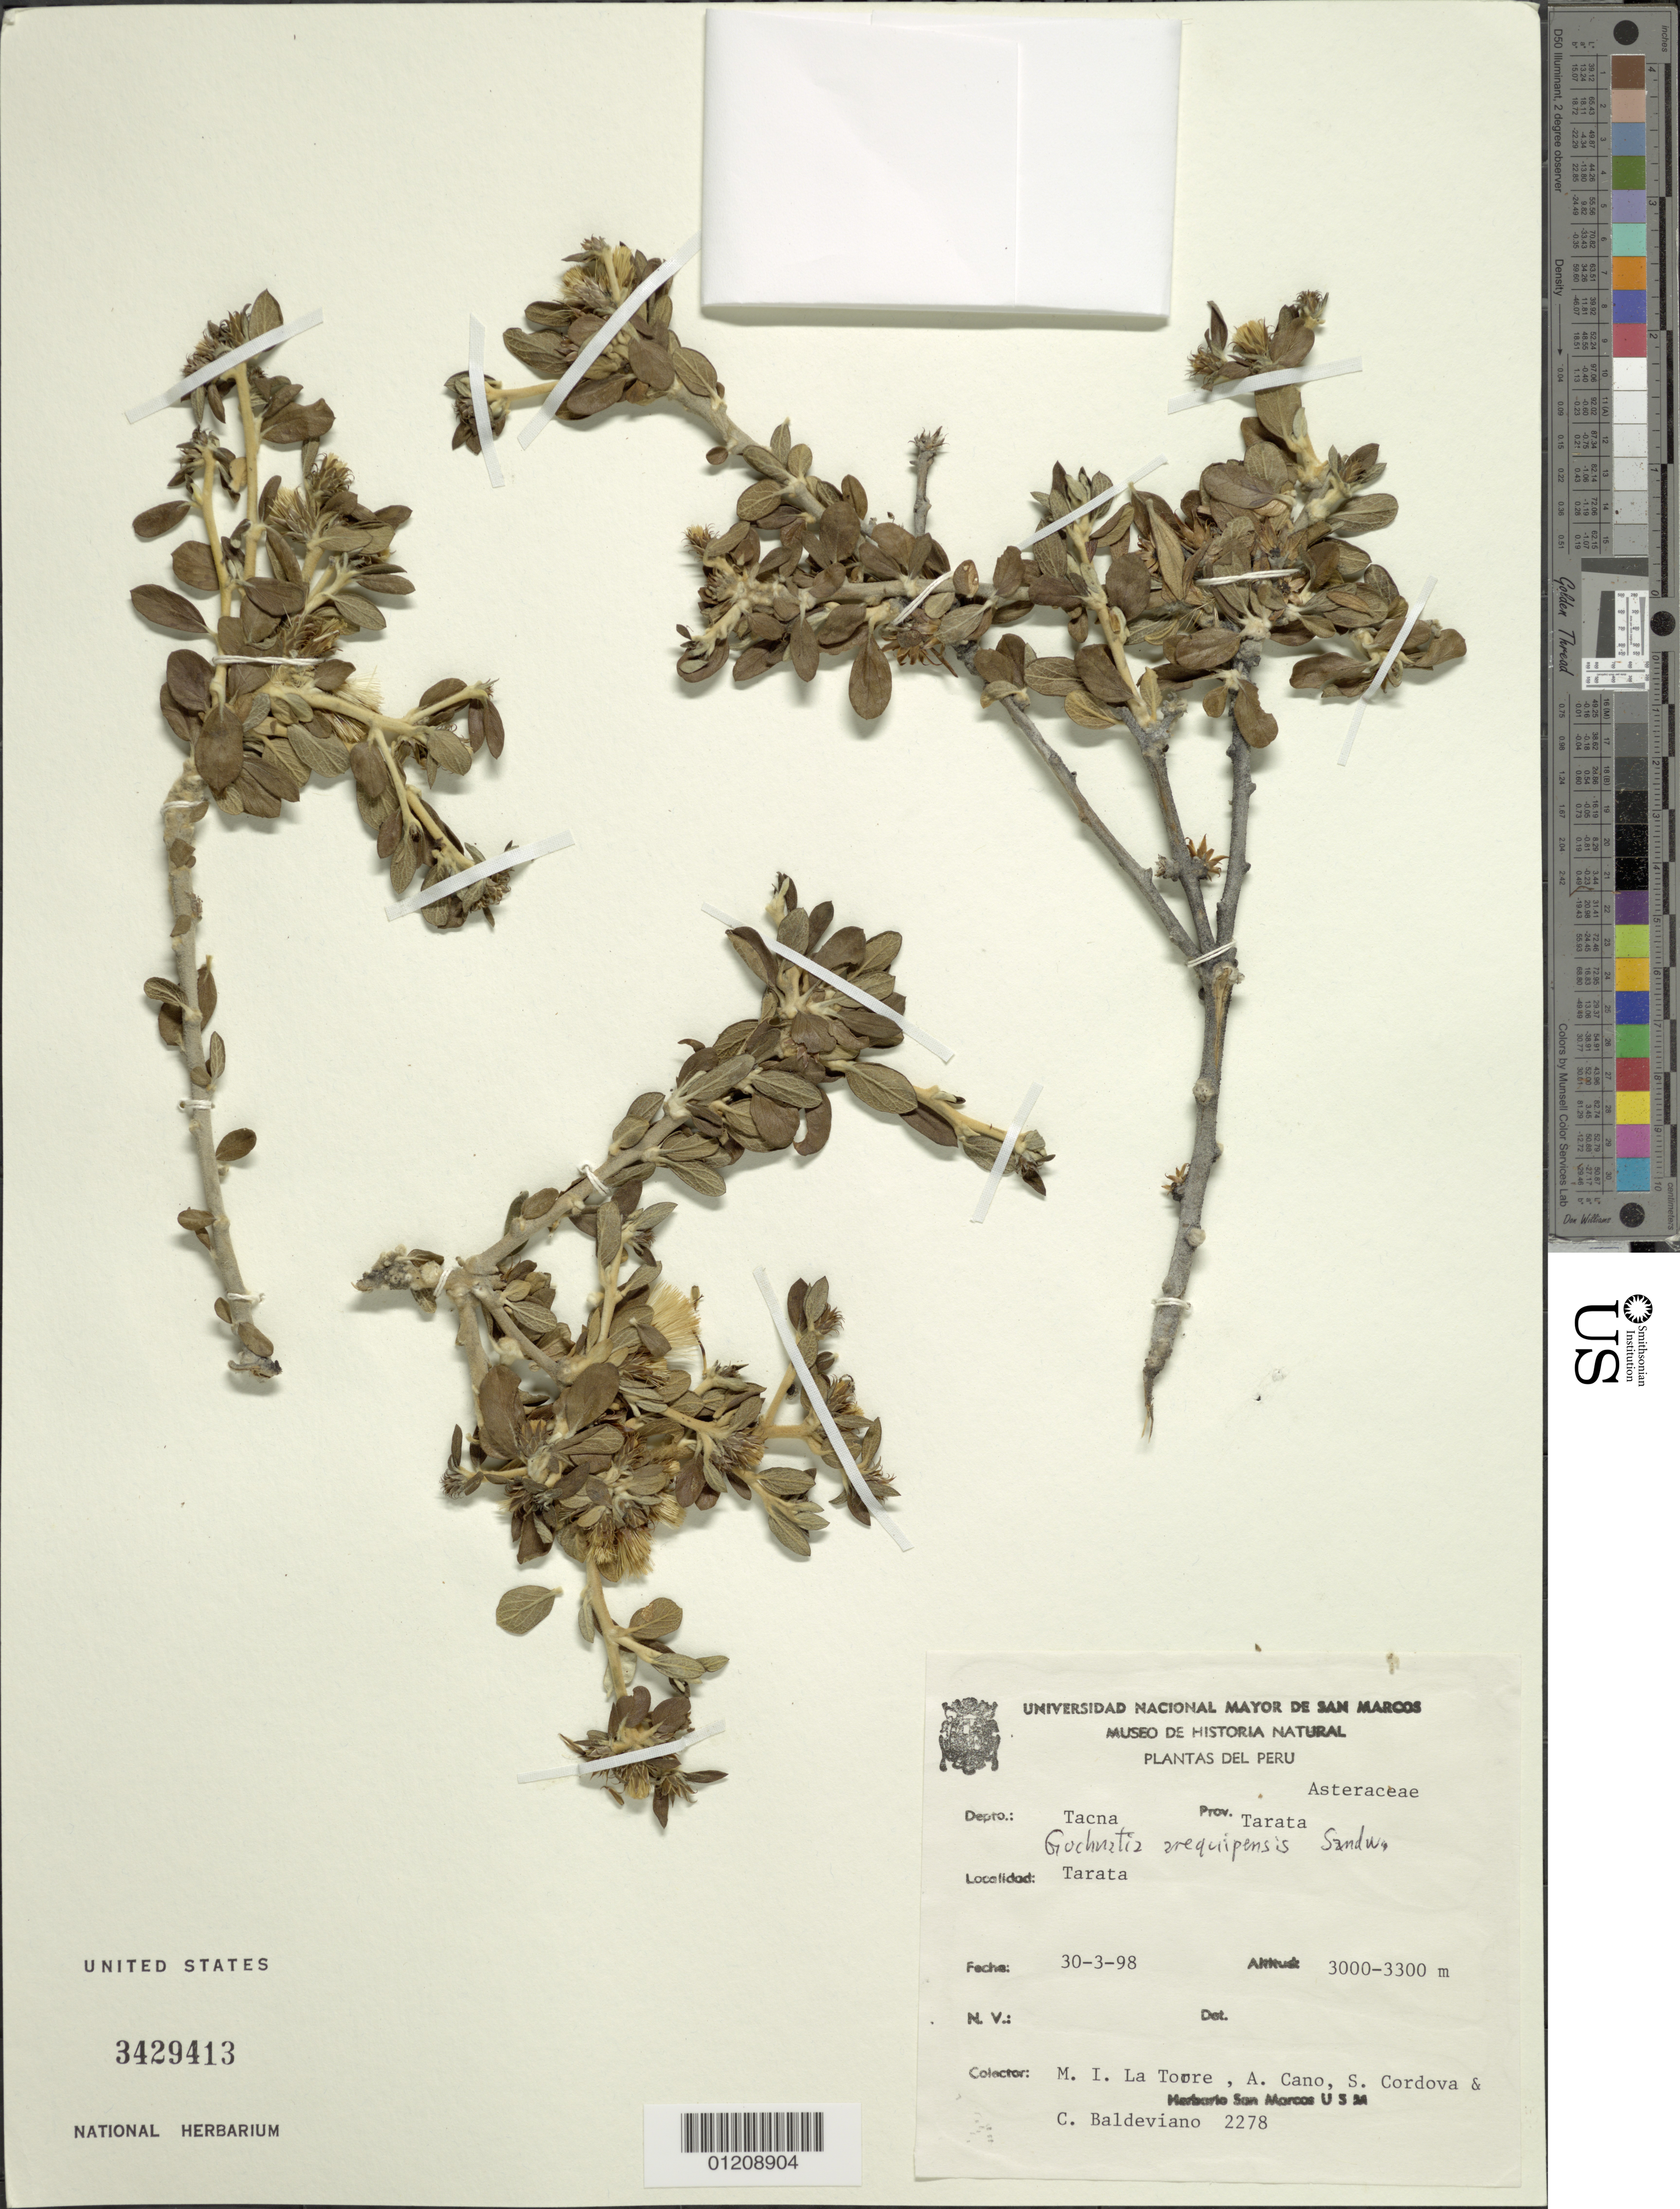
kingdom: Plantae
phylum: Tracheophyta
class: Magnoliopsida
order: Asterales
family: Asteraceae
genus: Gochnatia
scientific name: Gochnatia arequipensis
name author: Sandwith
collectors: M. Torre, A. Cano, S. Cordova & C. Baldeviano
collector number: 2278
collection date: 1998-03-30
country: Peru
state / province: Tacna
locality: Prov. Tarata; Tarata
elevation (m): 3000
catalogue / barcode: US 3429413